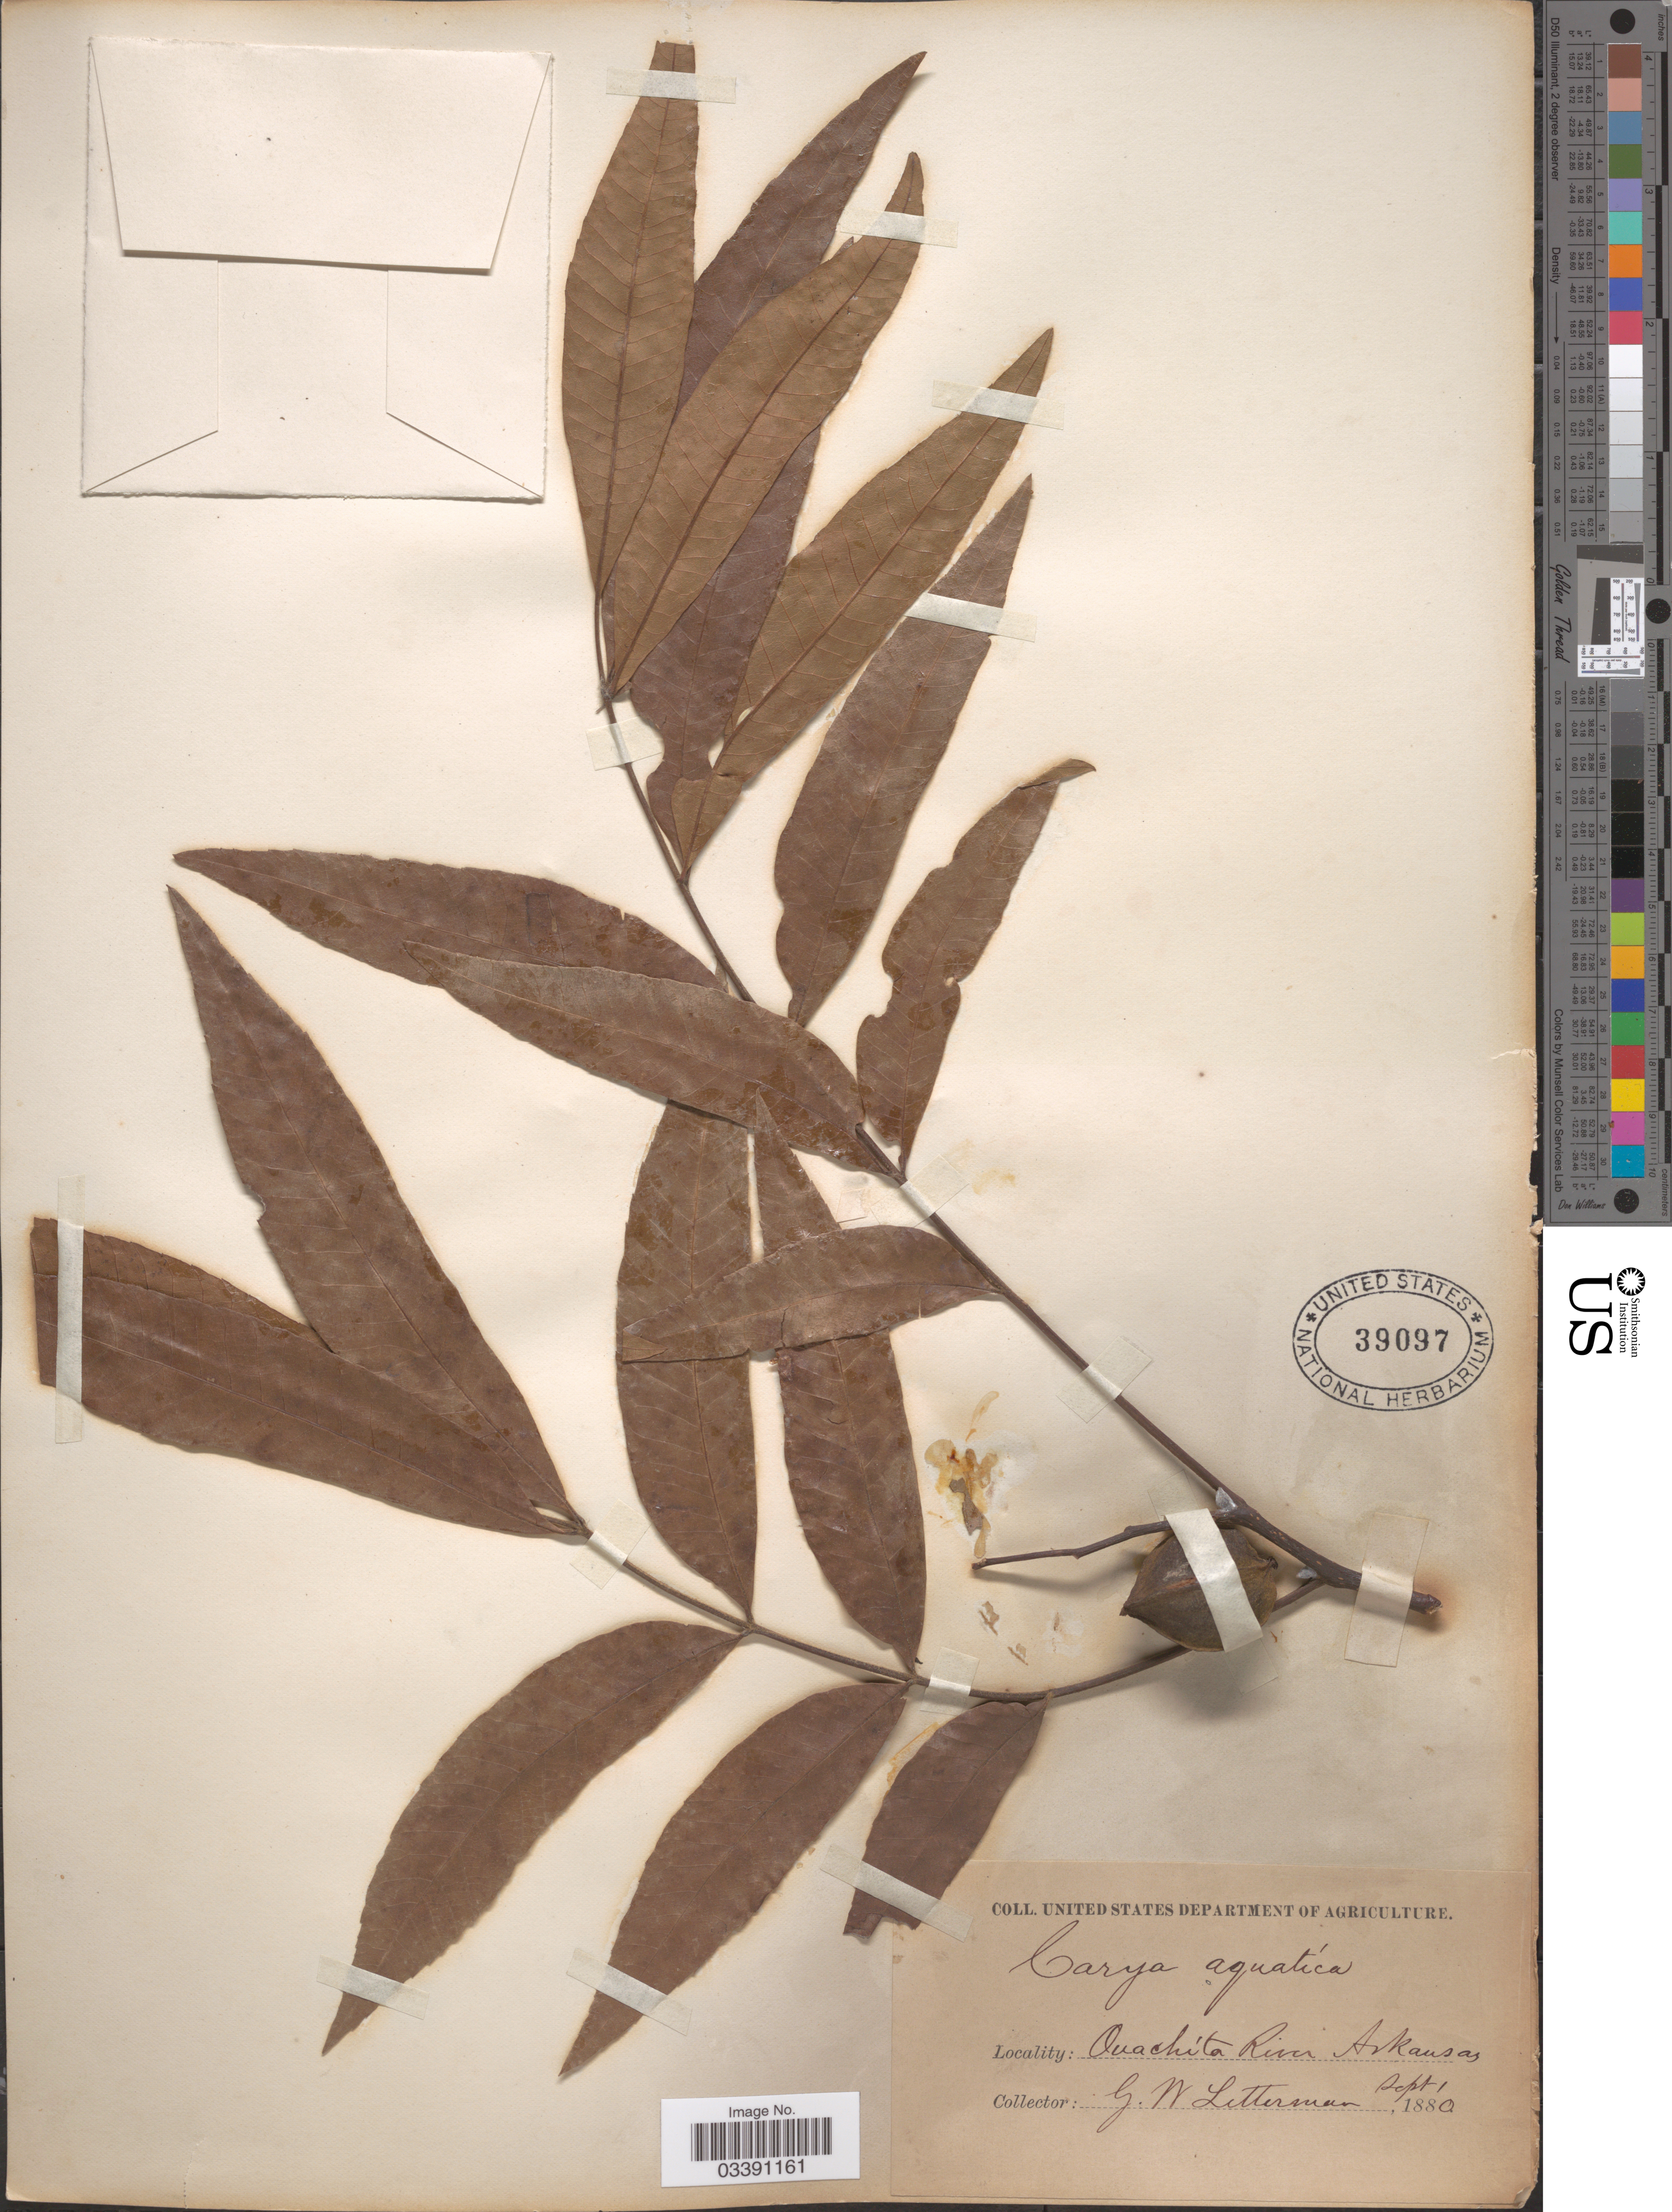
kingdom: Plantae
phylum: Tracheophyta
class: Magnoliopsida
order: Fagales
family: Juglandaceae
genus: Carya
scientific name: Carya aquatica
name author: (F. Michx.) Nutt.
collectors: G. W. Letterman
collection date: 1880-09-01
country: United States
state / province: Arkansas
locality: Ouachita River.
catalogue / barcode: US 39097